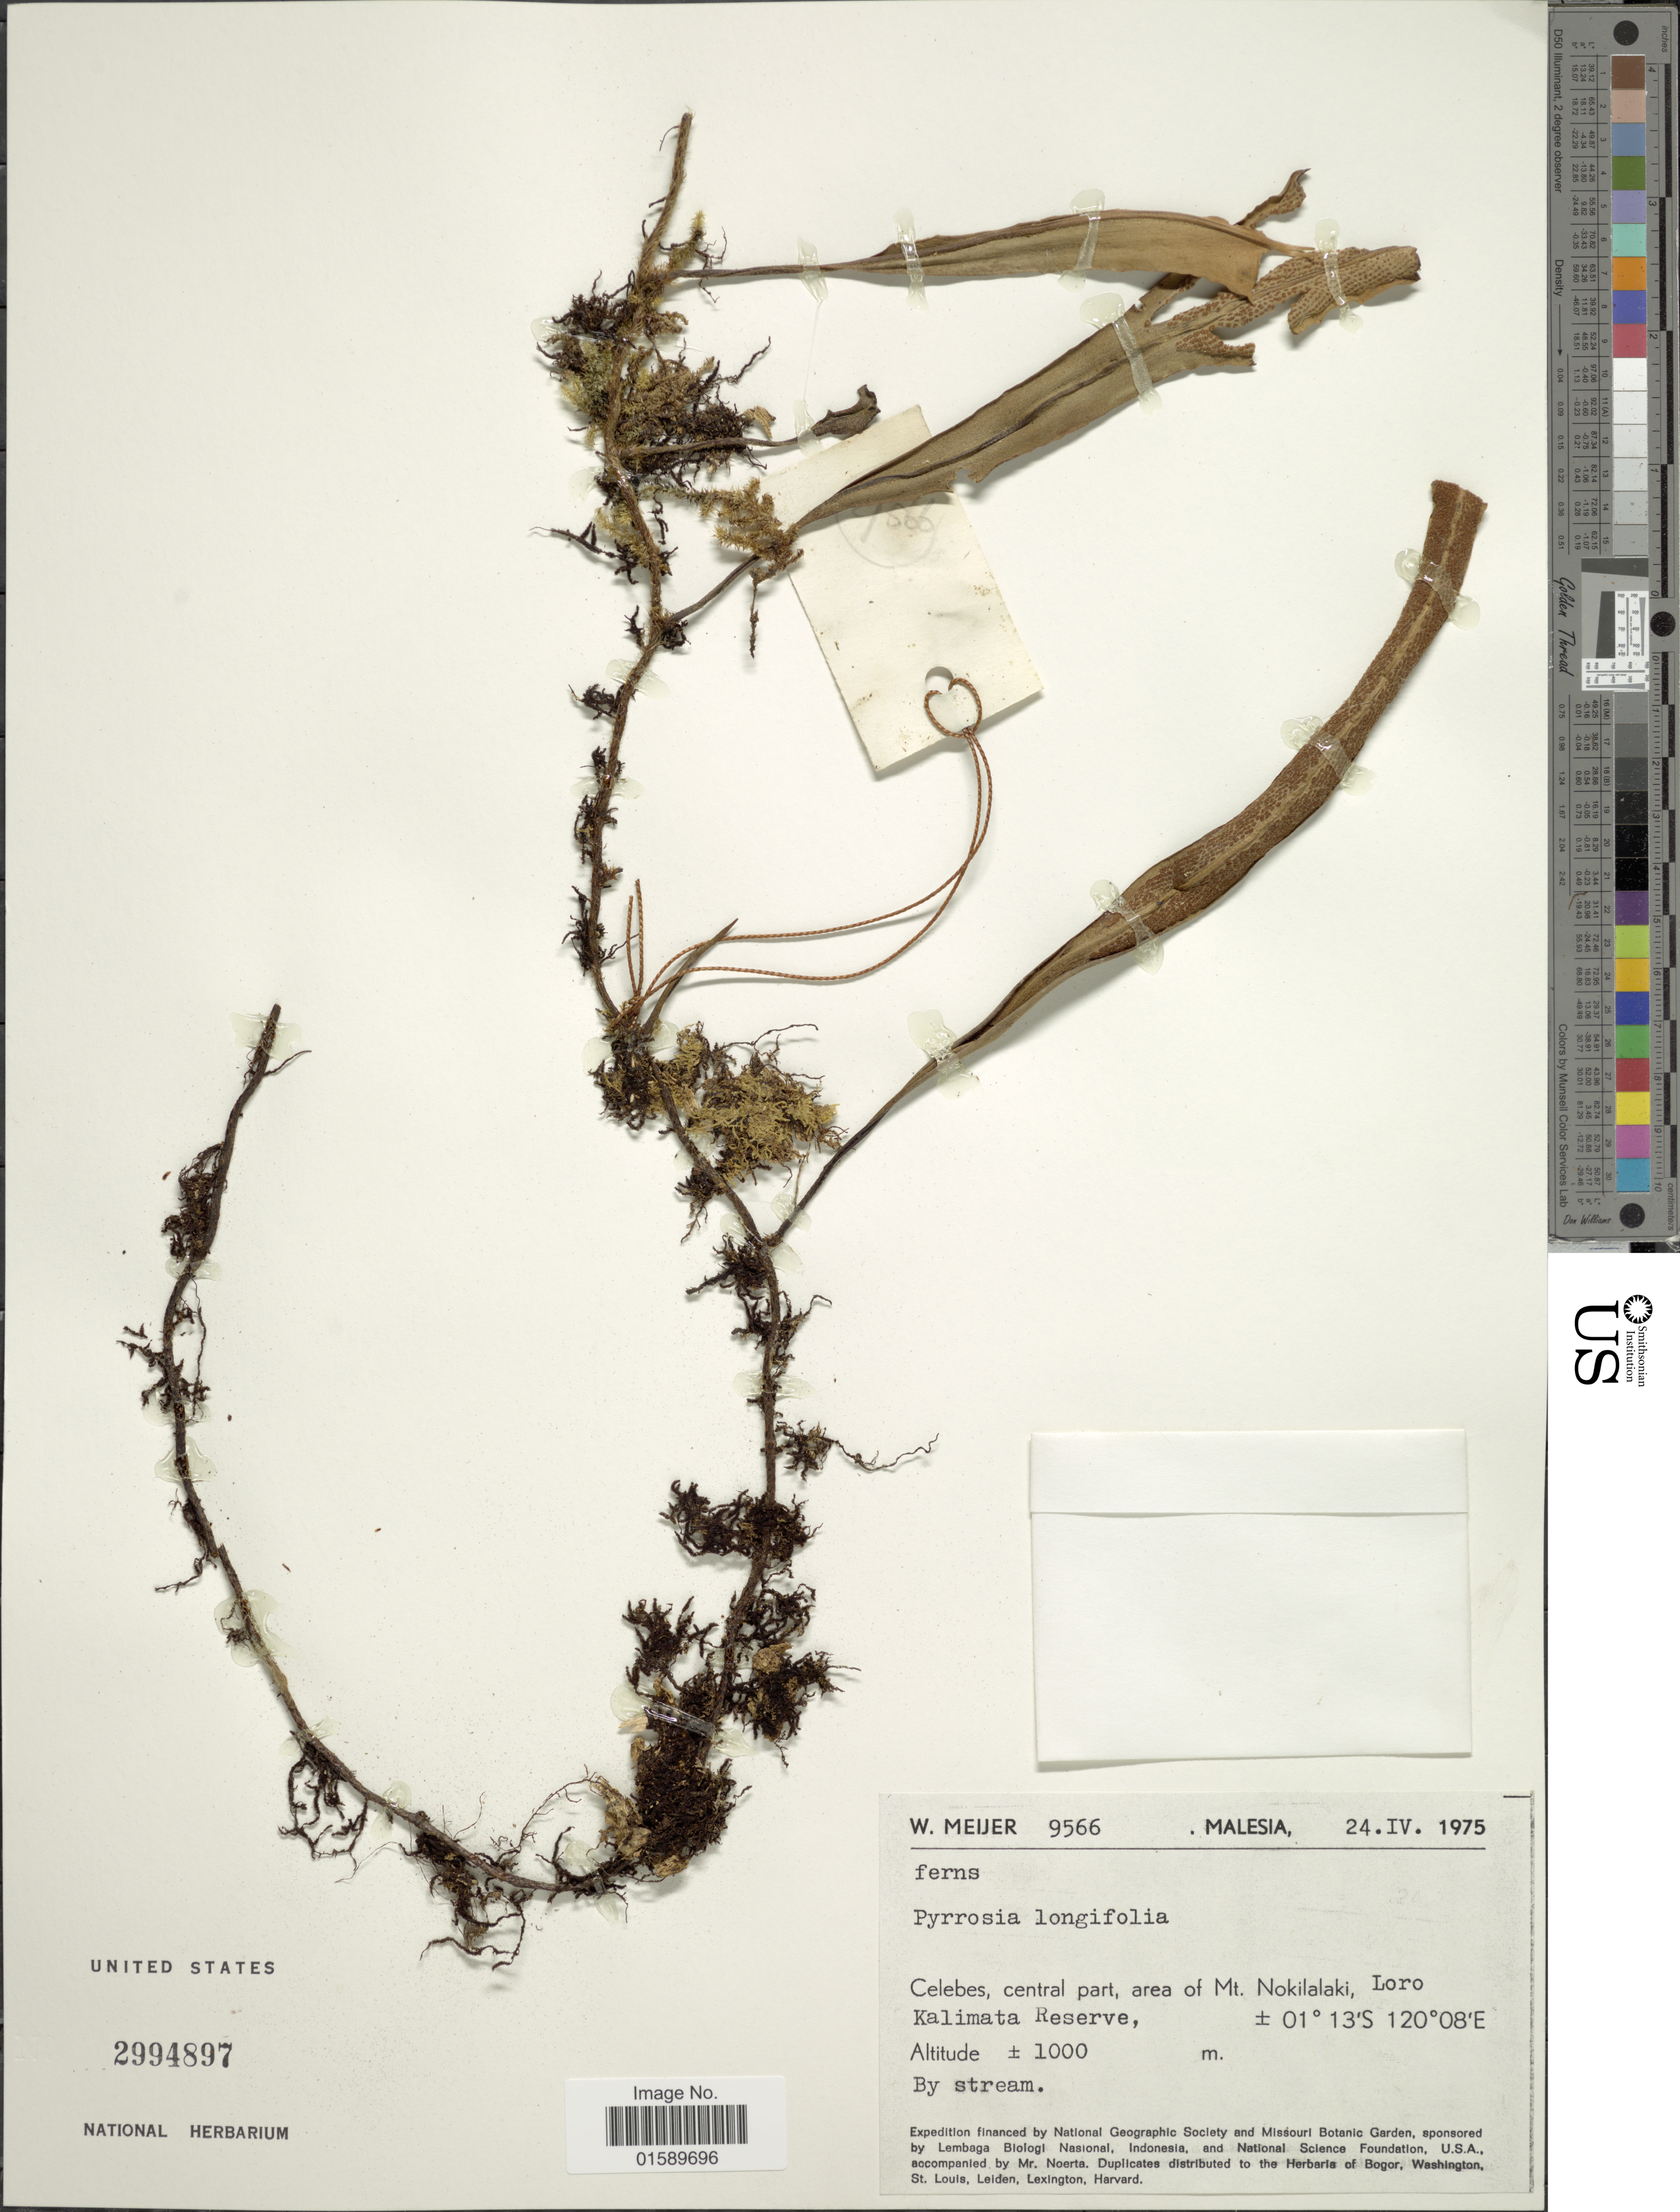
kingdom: Plantae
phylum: Tracheophyta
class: Polypodiopsida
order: Polypodiales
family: Polypodiaceae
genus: Pyrrosia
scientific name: Pyrrosia longifolia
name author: (Burm. f.) C.V. Morton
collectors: W. Meijer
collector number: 9566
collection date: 1975-04-24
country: Malaysia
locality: Malesia, Celebes, central part of Mt. Nokilalaki, Loro Kalimata Reserve.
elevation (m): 1000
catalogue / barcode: US 2994897